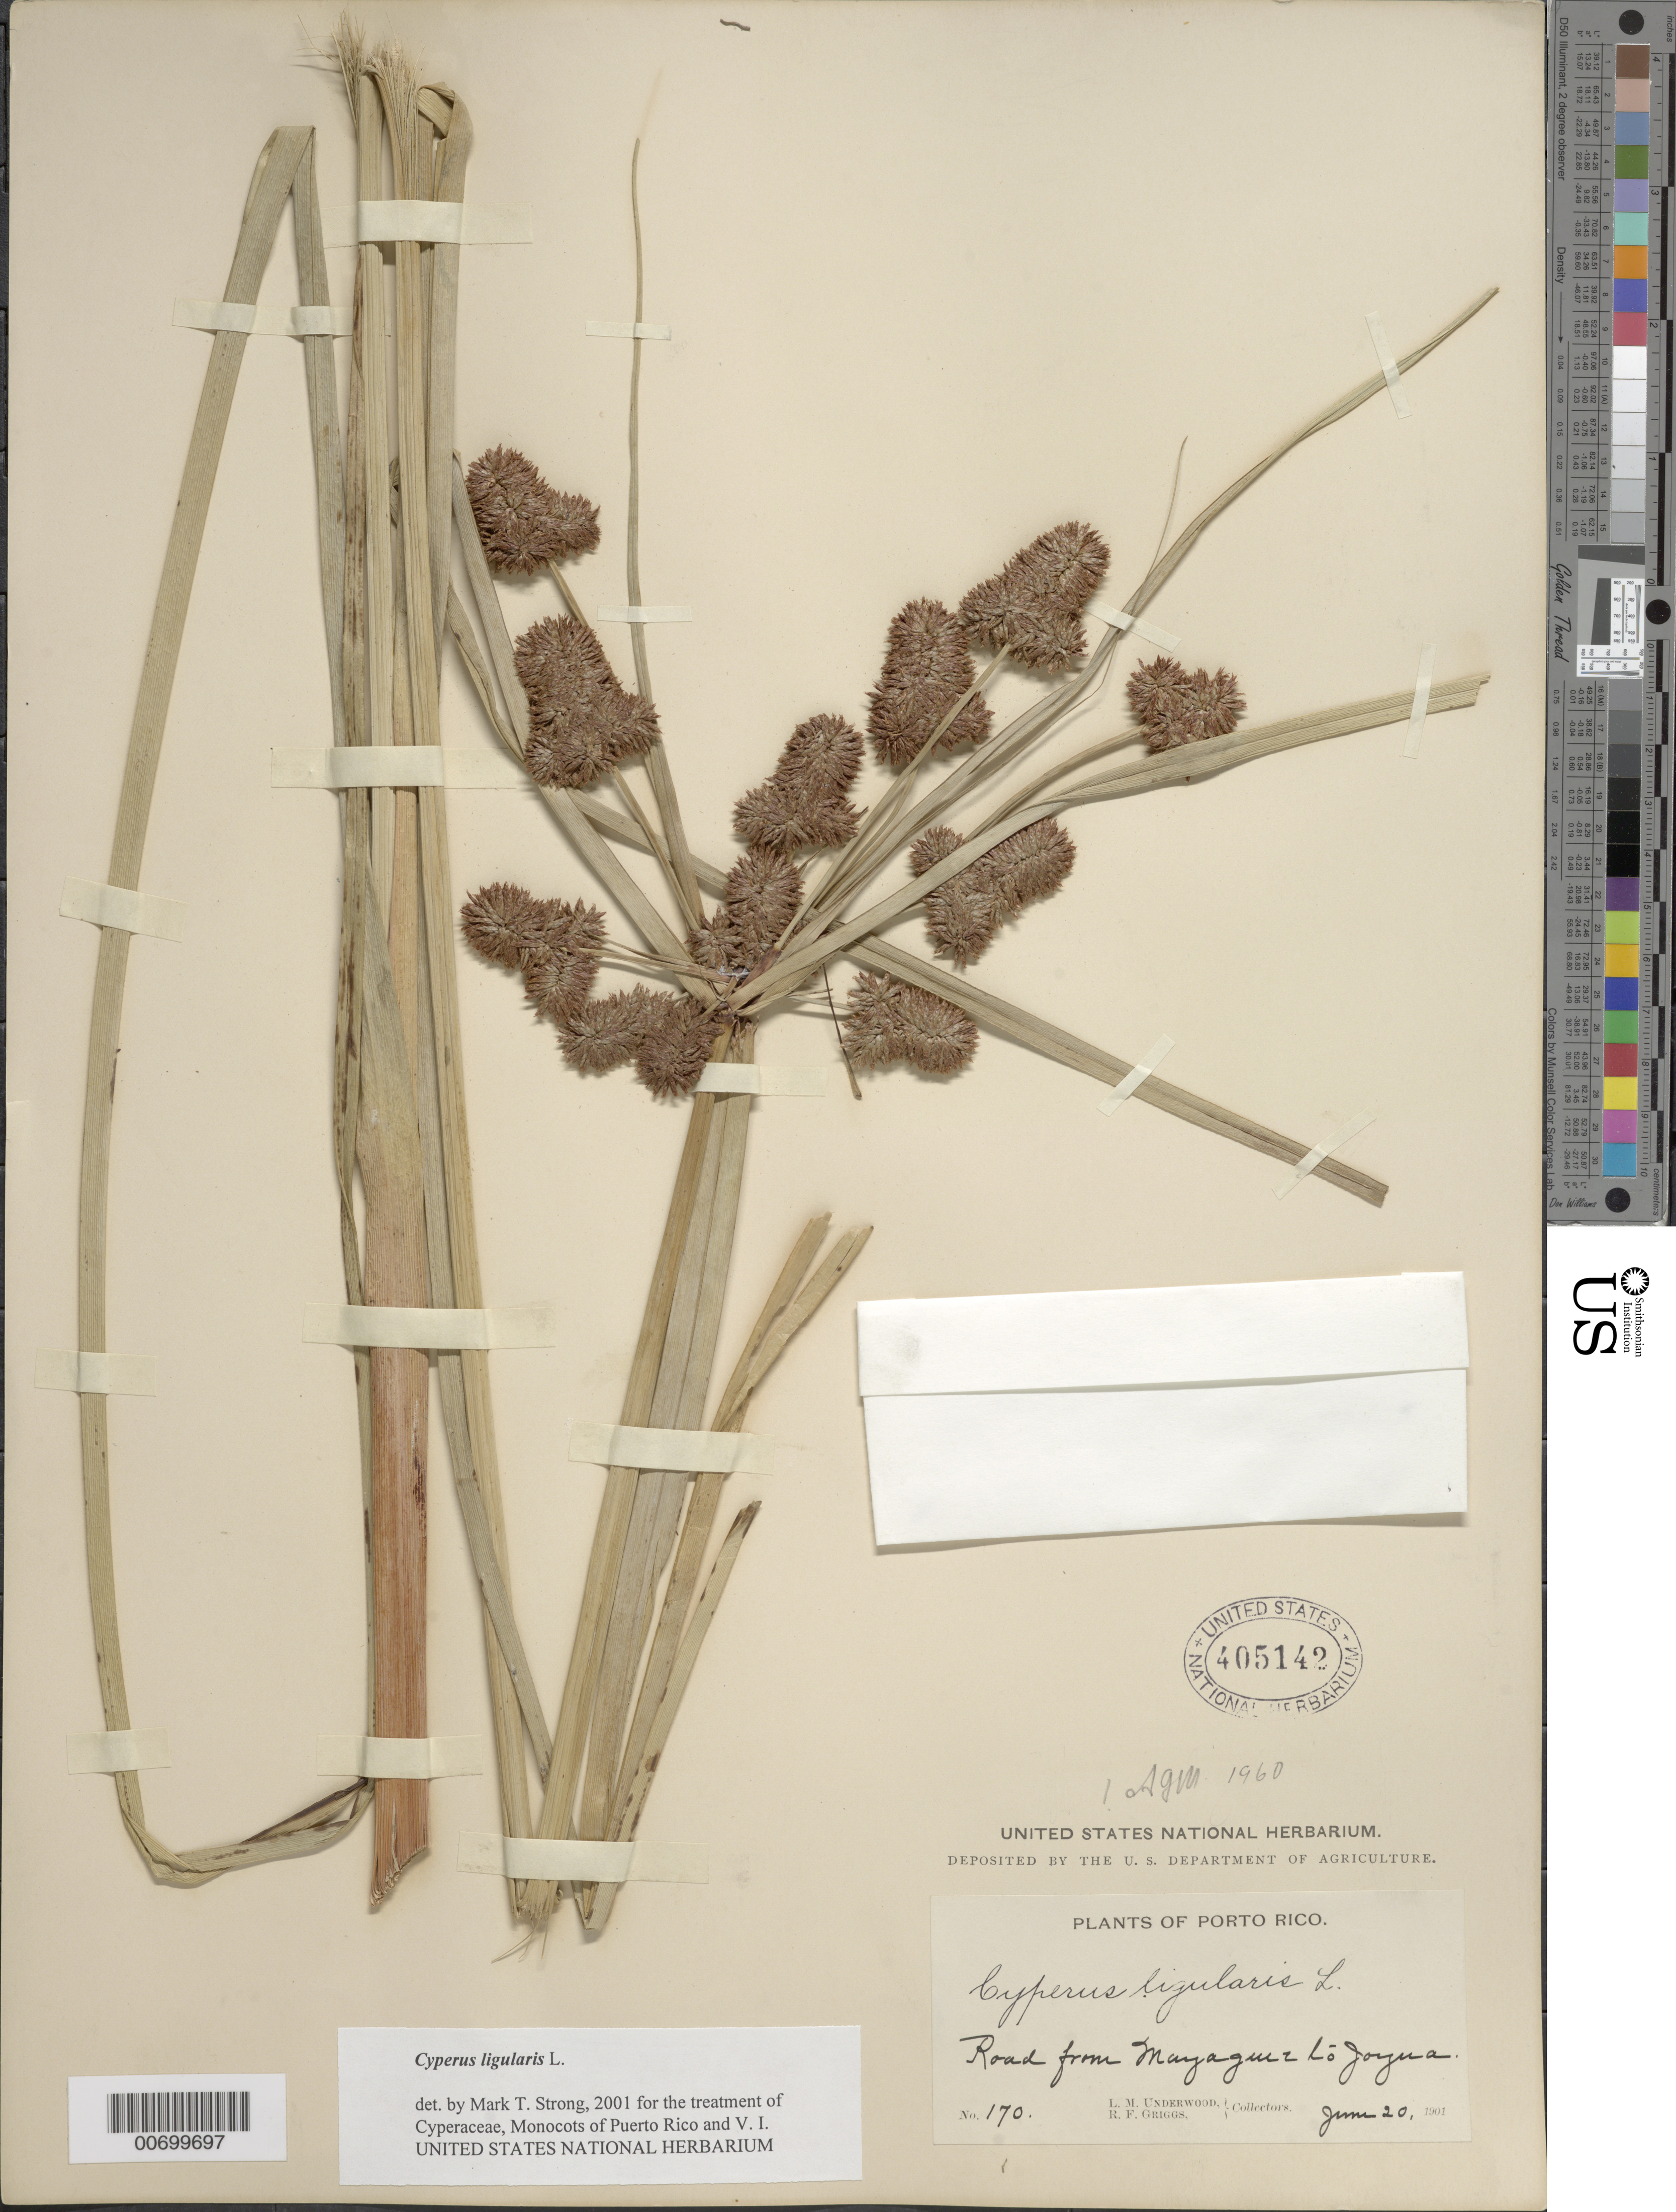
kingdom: Plantae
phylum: Tracheophyta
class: Liliopsida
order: Poales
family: Cyperaceae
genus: Cyperus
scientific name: Cyperus ligularis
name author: L.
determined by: Strong, M. T., (US), Smithsonian Institution - National Museum of Natural History (UNITED STATES)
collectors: L. M. Underwood & R. F. Griggs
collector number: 170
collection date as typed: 20 Jun 1901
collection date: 1901-06-20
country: Puerto Rico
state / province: Mayagüez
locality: Road from Mayagüez to Joyua.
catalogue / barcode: US 405142